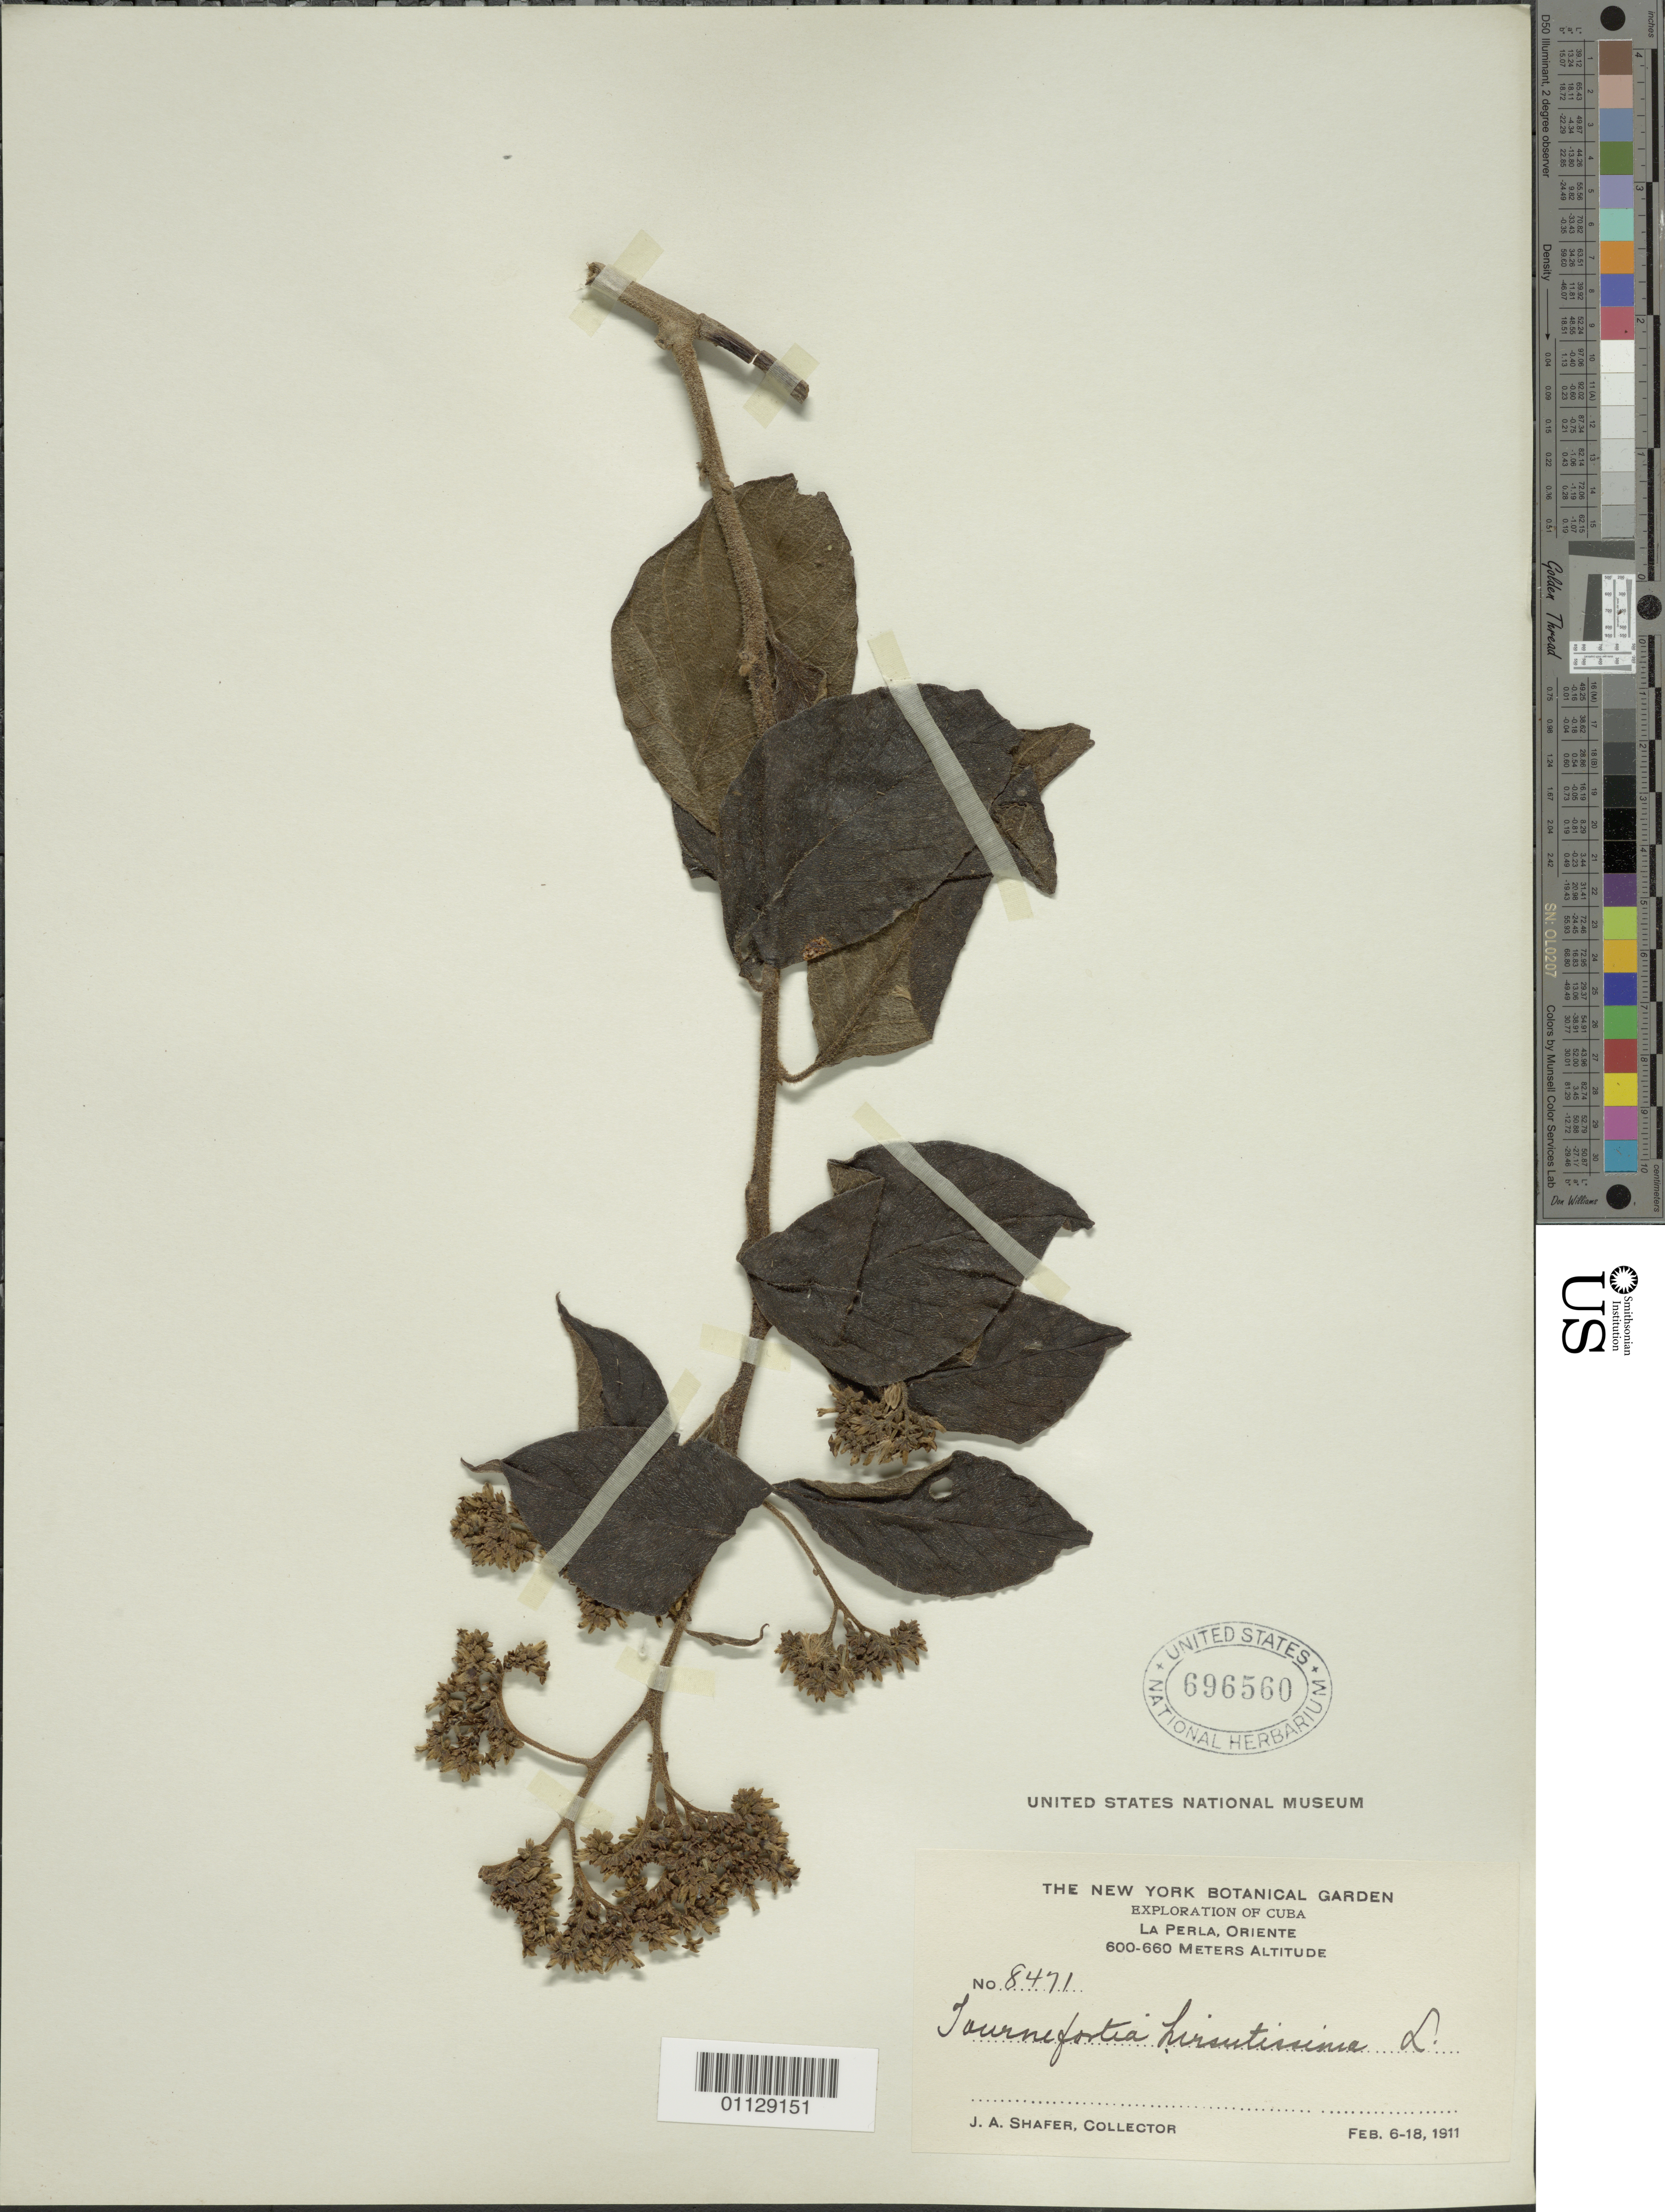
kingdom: Plantae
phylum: Tracheophyta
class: Magnoliopsida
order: Boraginales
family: Heliotropiaceae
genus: Tournefortia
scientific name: Tournefortia gnaphalodes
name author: (L.) R. Br.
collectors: J. A. Shafer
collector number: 8471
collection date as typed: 06 Feb 1911 to 18 Feb 1911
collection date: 1911-02-06/1911-02-18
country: Cuba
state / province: Oriente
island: Cuba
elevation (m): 600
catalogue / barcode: US 696560